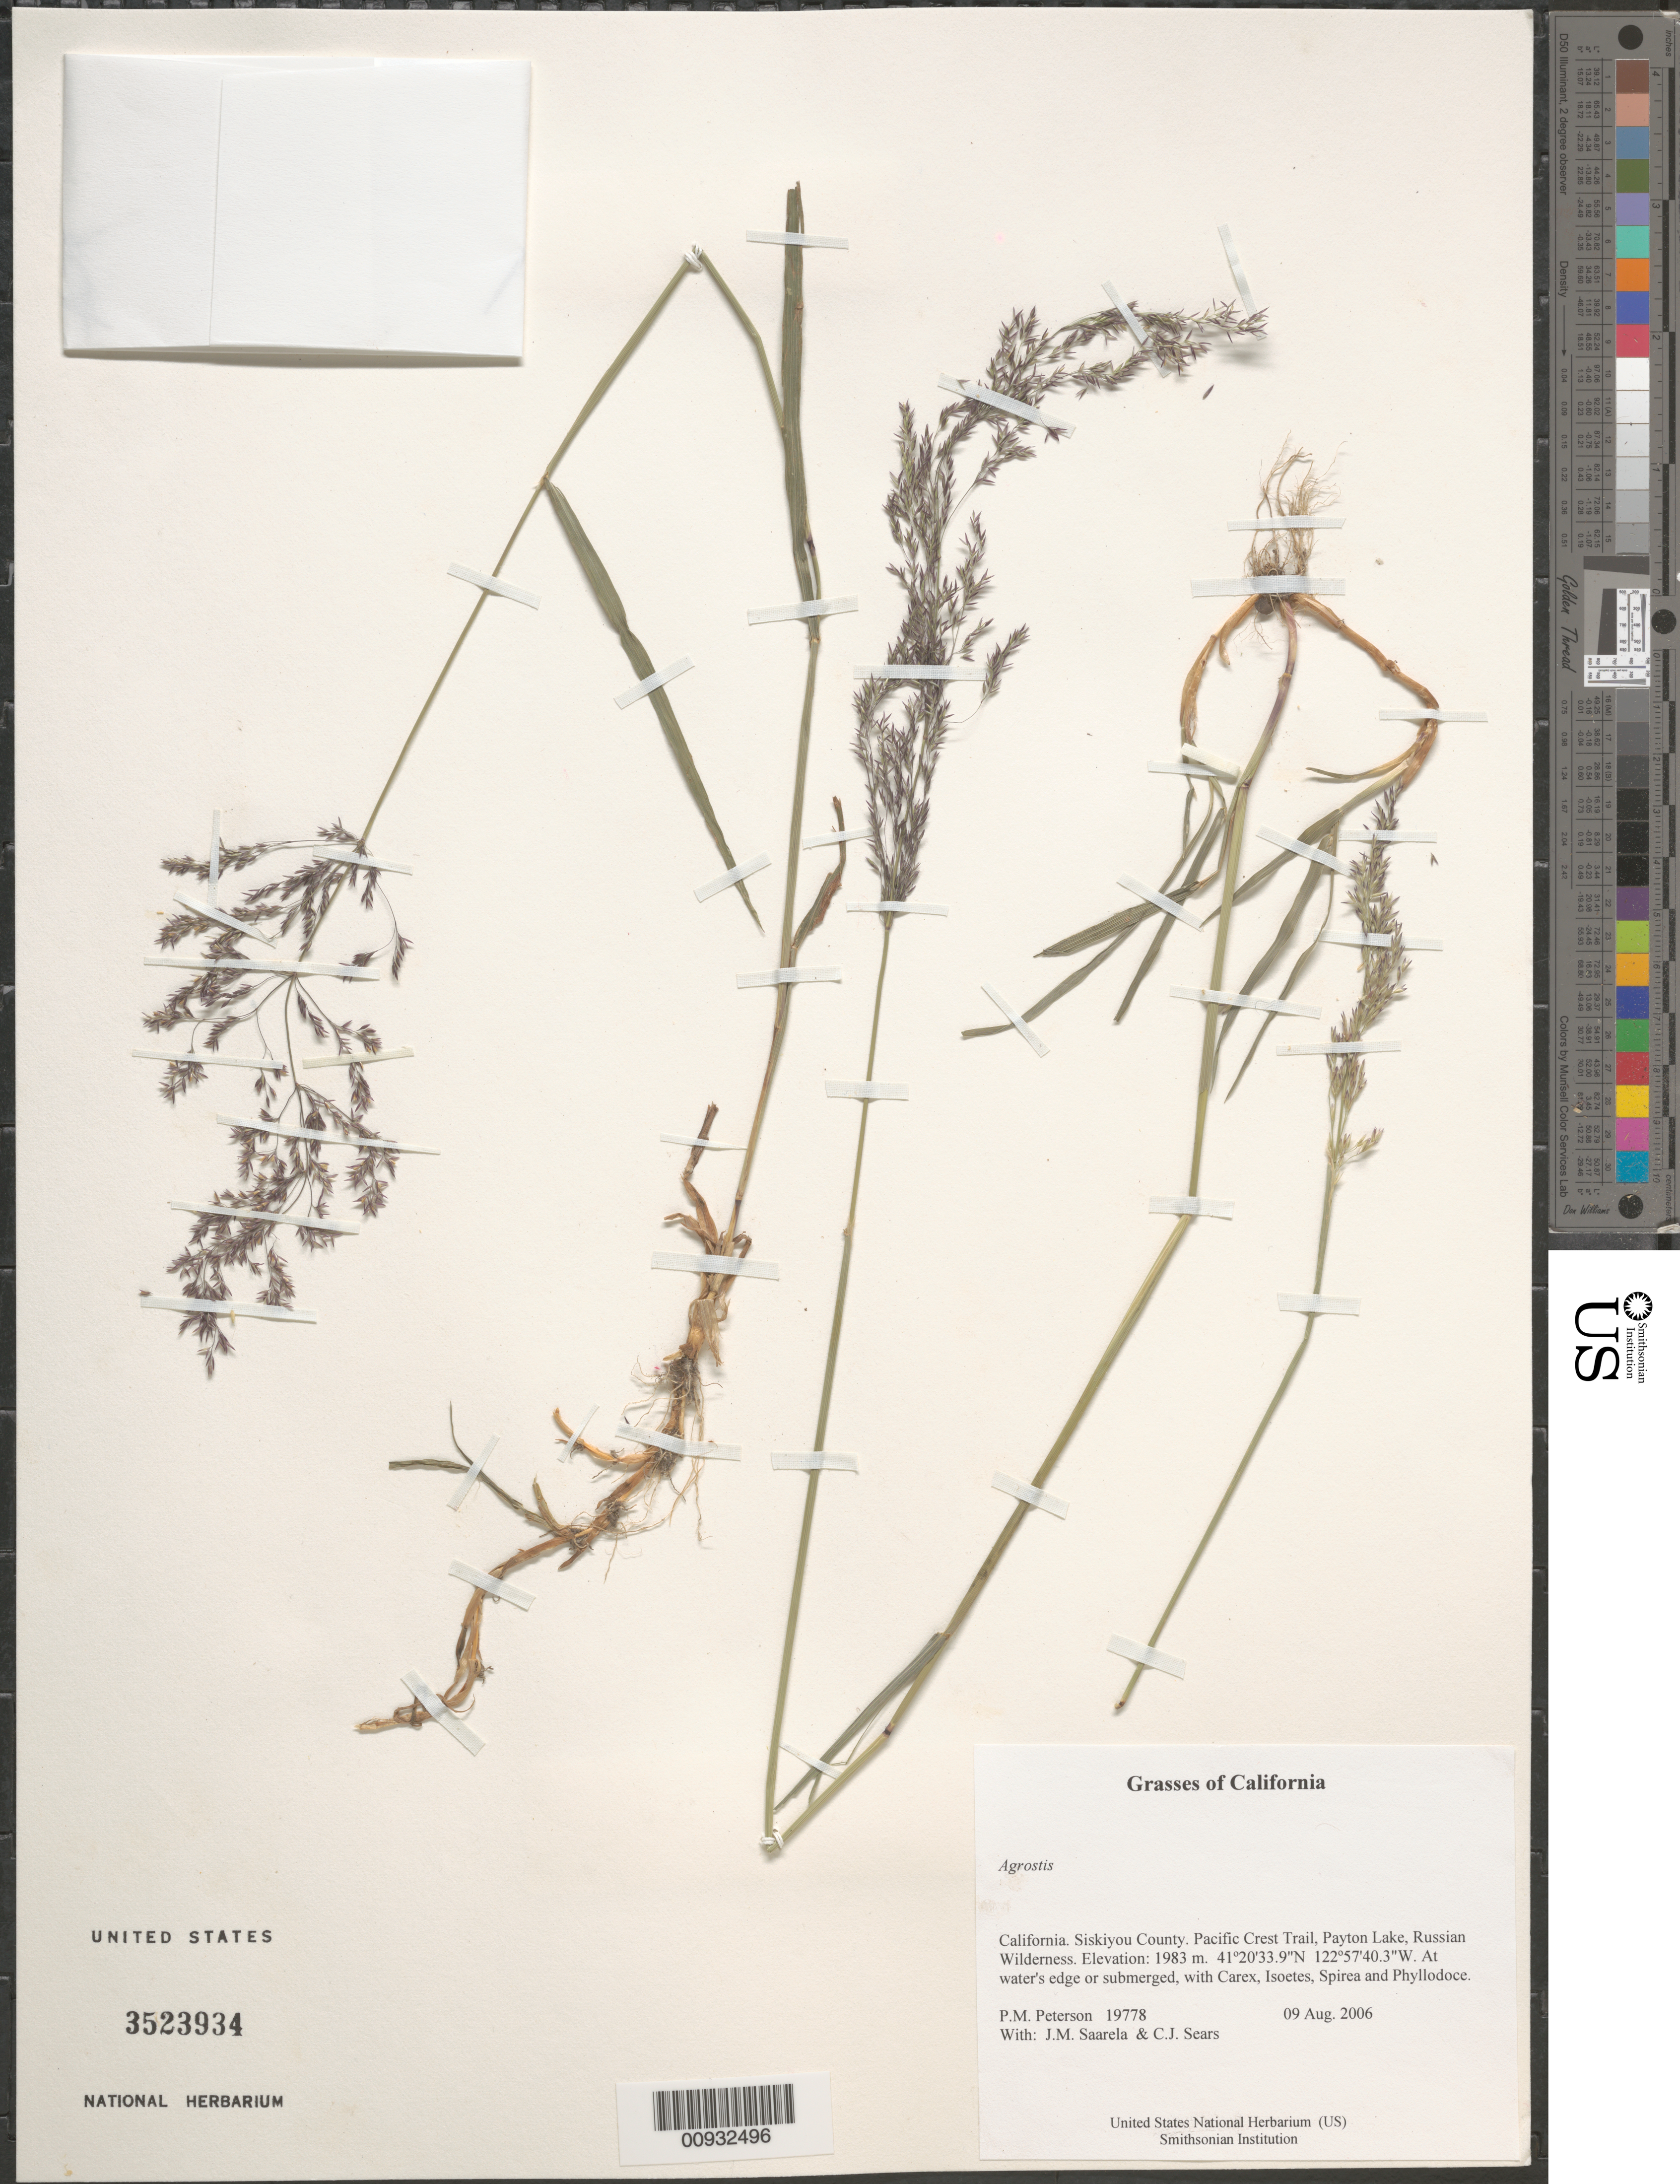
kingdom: Plantae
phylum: Tracheophyta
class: Liliopsida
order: Poales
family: Poaceae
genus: Agrostis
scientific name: Agrostis sp.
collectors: P. M. Peterson, J. Saarela & C. Sears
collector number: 19778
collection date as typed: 09 Aug 2006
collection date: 2006-08-09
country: United States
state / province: California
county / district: Siskiyou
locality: Pacific Crest Trail, Payton Lake, Russian Wilderness.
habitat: At water's edge or submerged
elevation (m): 1983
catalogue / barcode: US 3523934